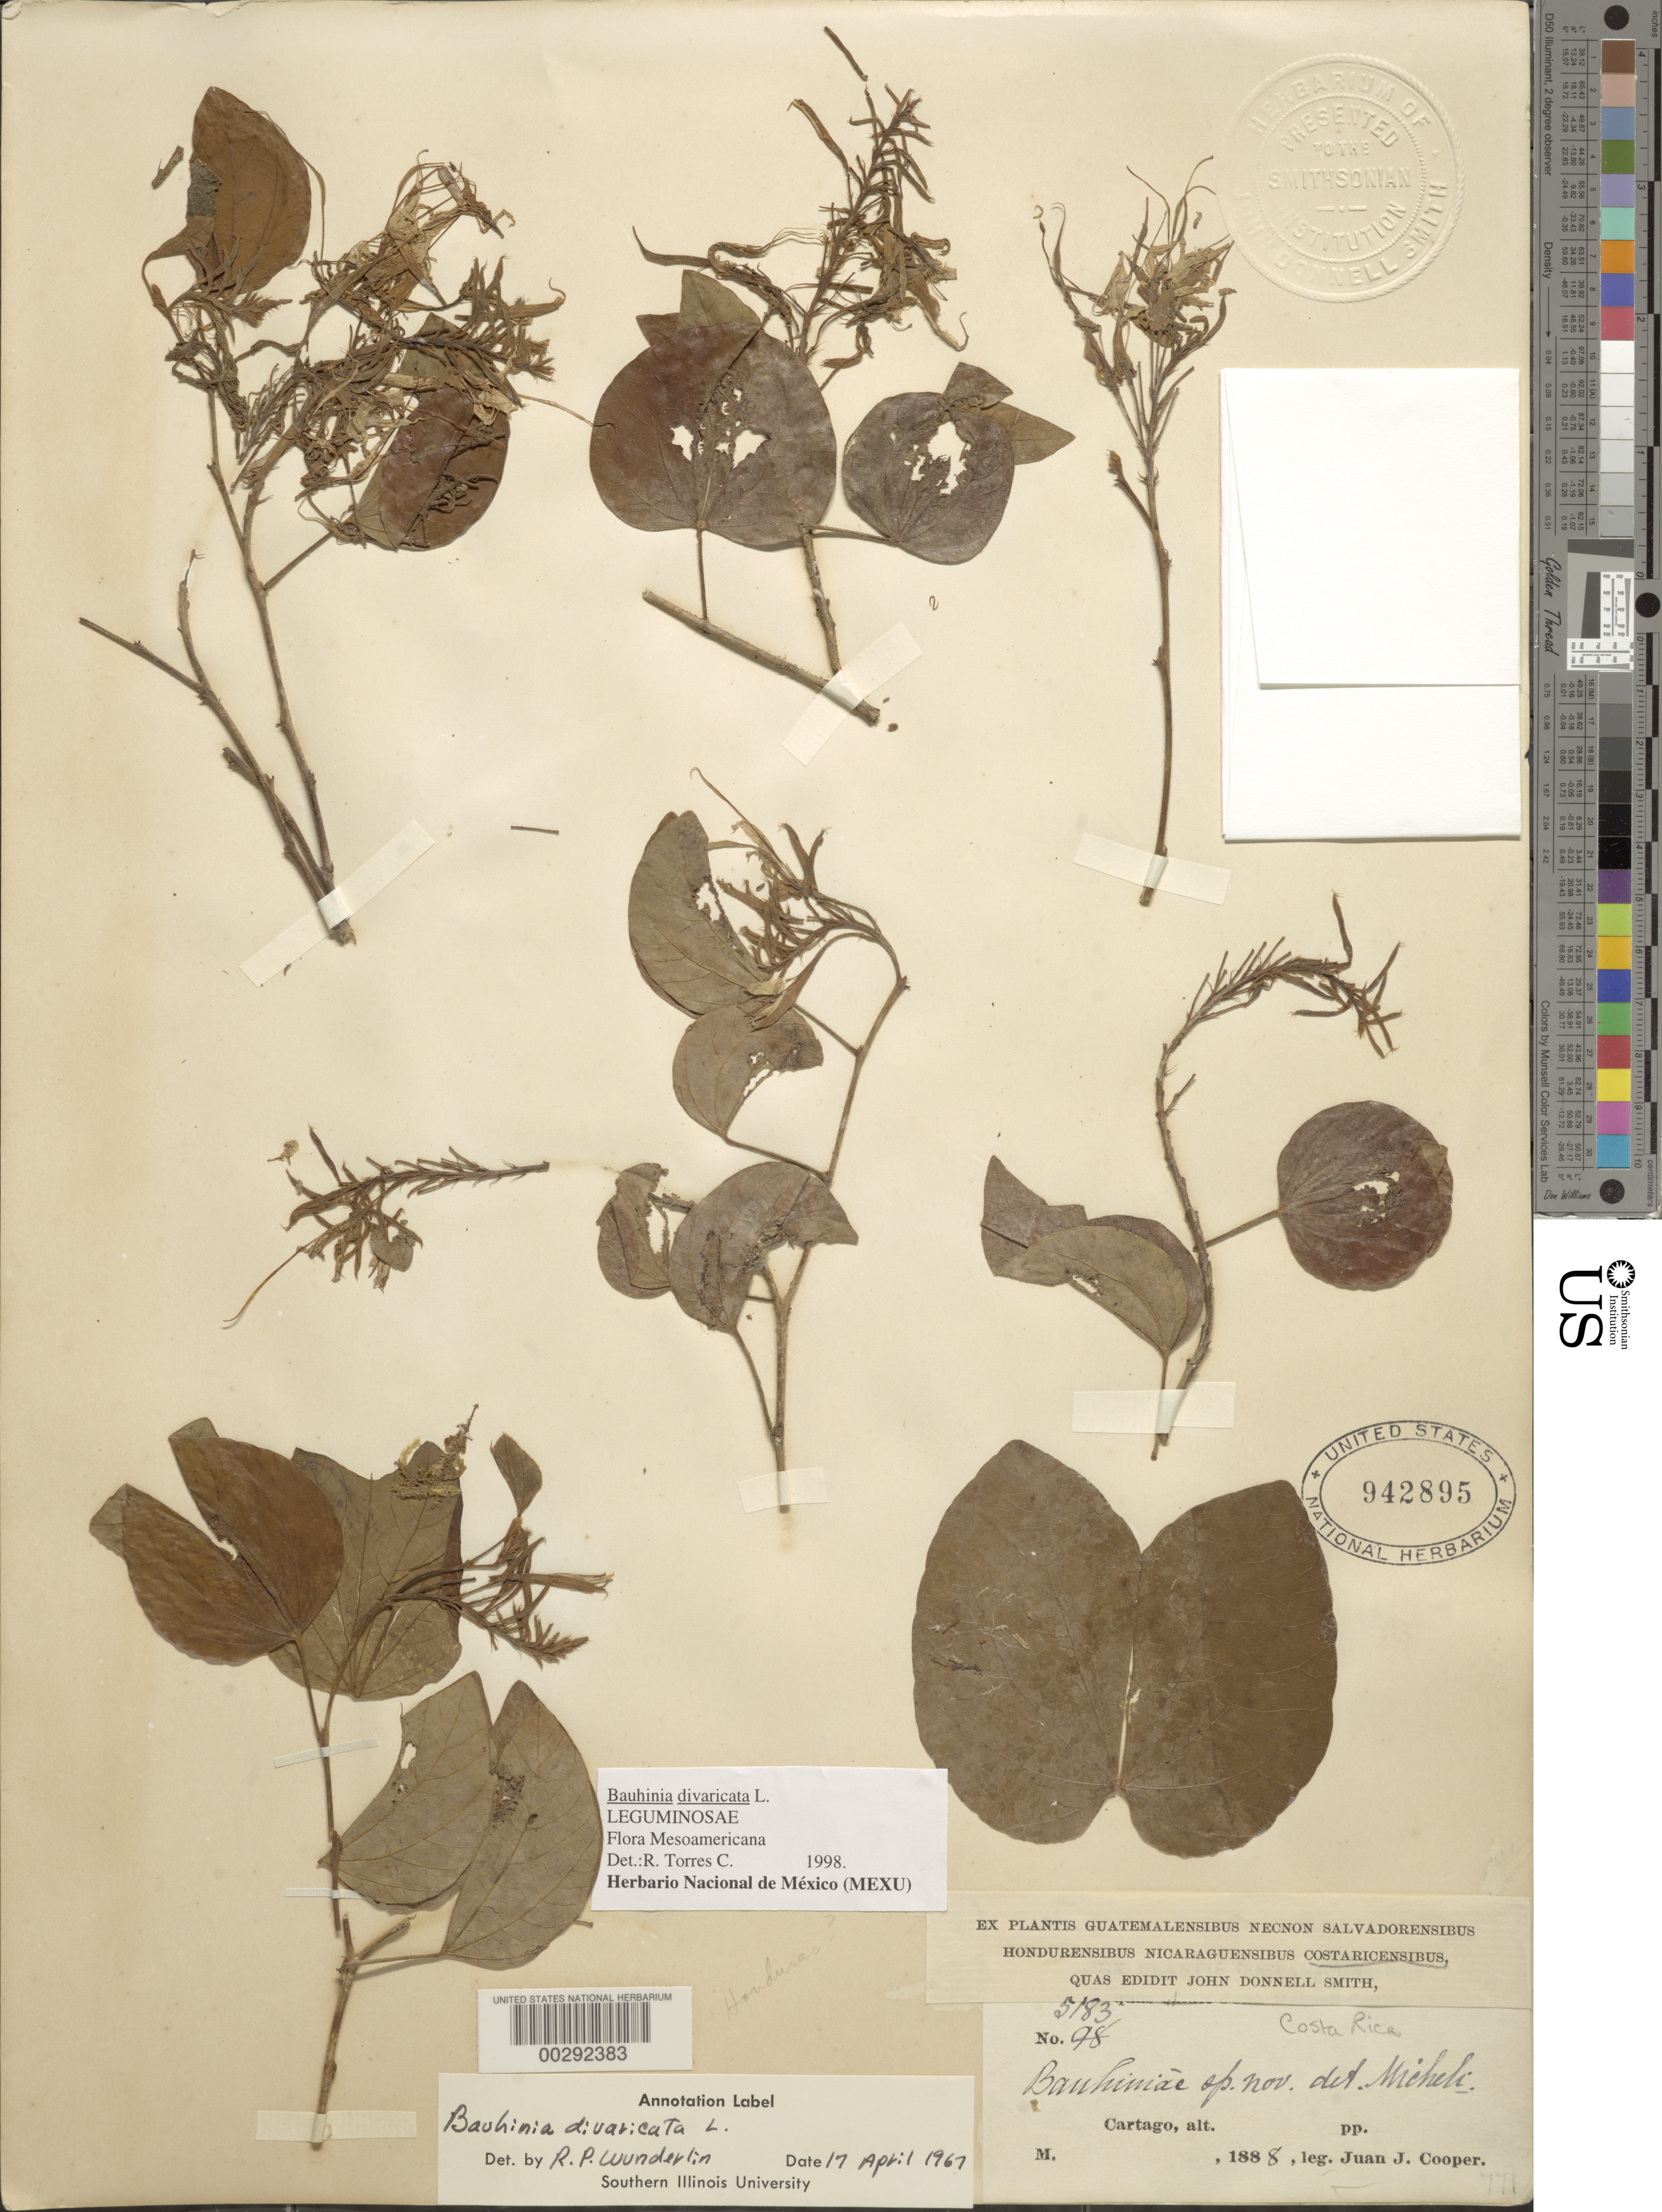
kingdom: Plantae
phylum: Tracheophyta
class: Magnoliopsida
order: Fabales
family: Fabaceae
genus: Bauhinia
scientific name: Bauhinia divaricata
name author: L.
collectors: J. J. Cooper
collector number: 5183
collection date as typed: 1888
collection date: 1888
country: Costa Rica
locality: Cartago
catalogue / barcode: US 942895